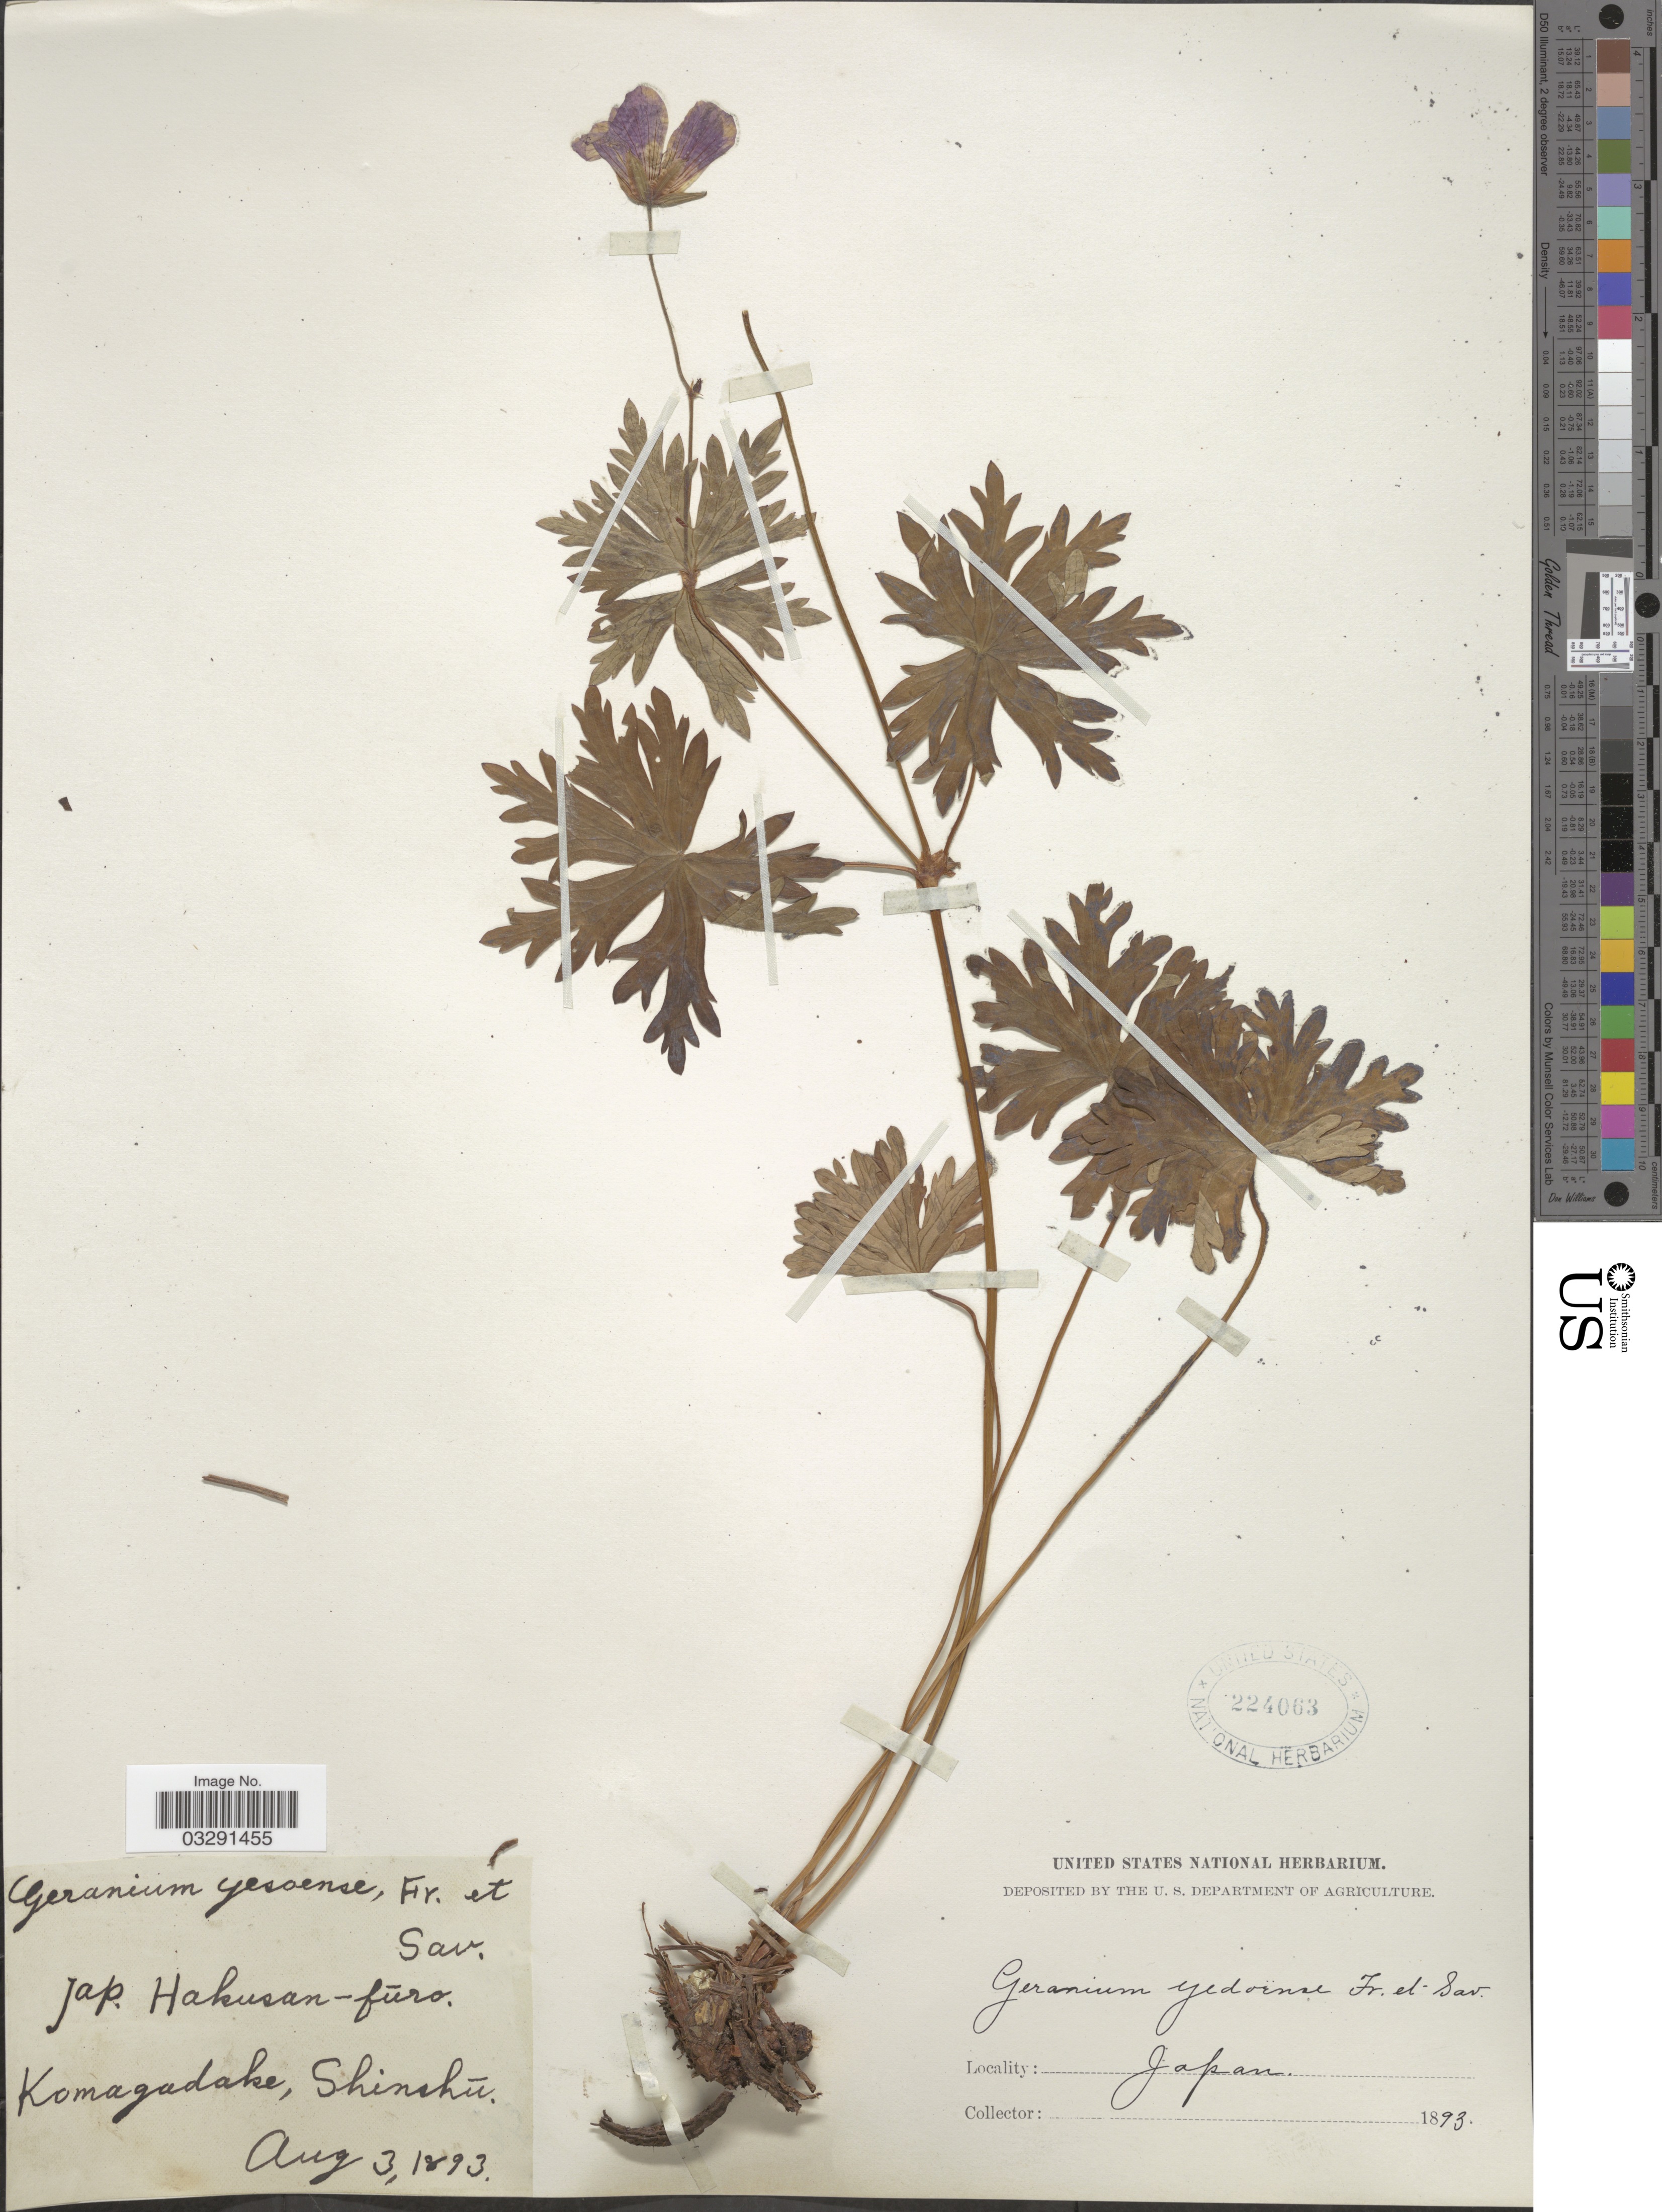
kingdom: Plantae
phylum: Tracheophyta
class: Magnoliopsida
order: Geraniales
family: Geraniaceae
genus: Geranium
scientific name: Geranium yesoense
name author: Franch. & Sav.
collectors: ex herb. United States National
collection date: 1893-08-03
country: Japan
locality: Komagadake, Shinshū.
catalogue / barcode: US 224063